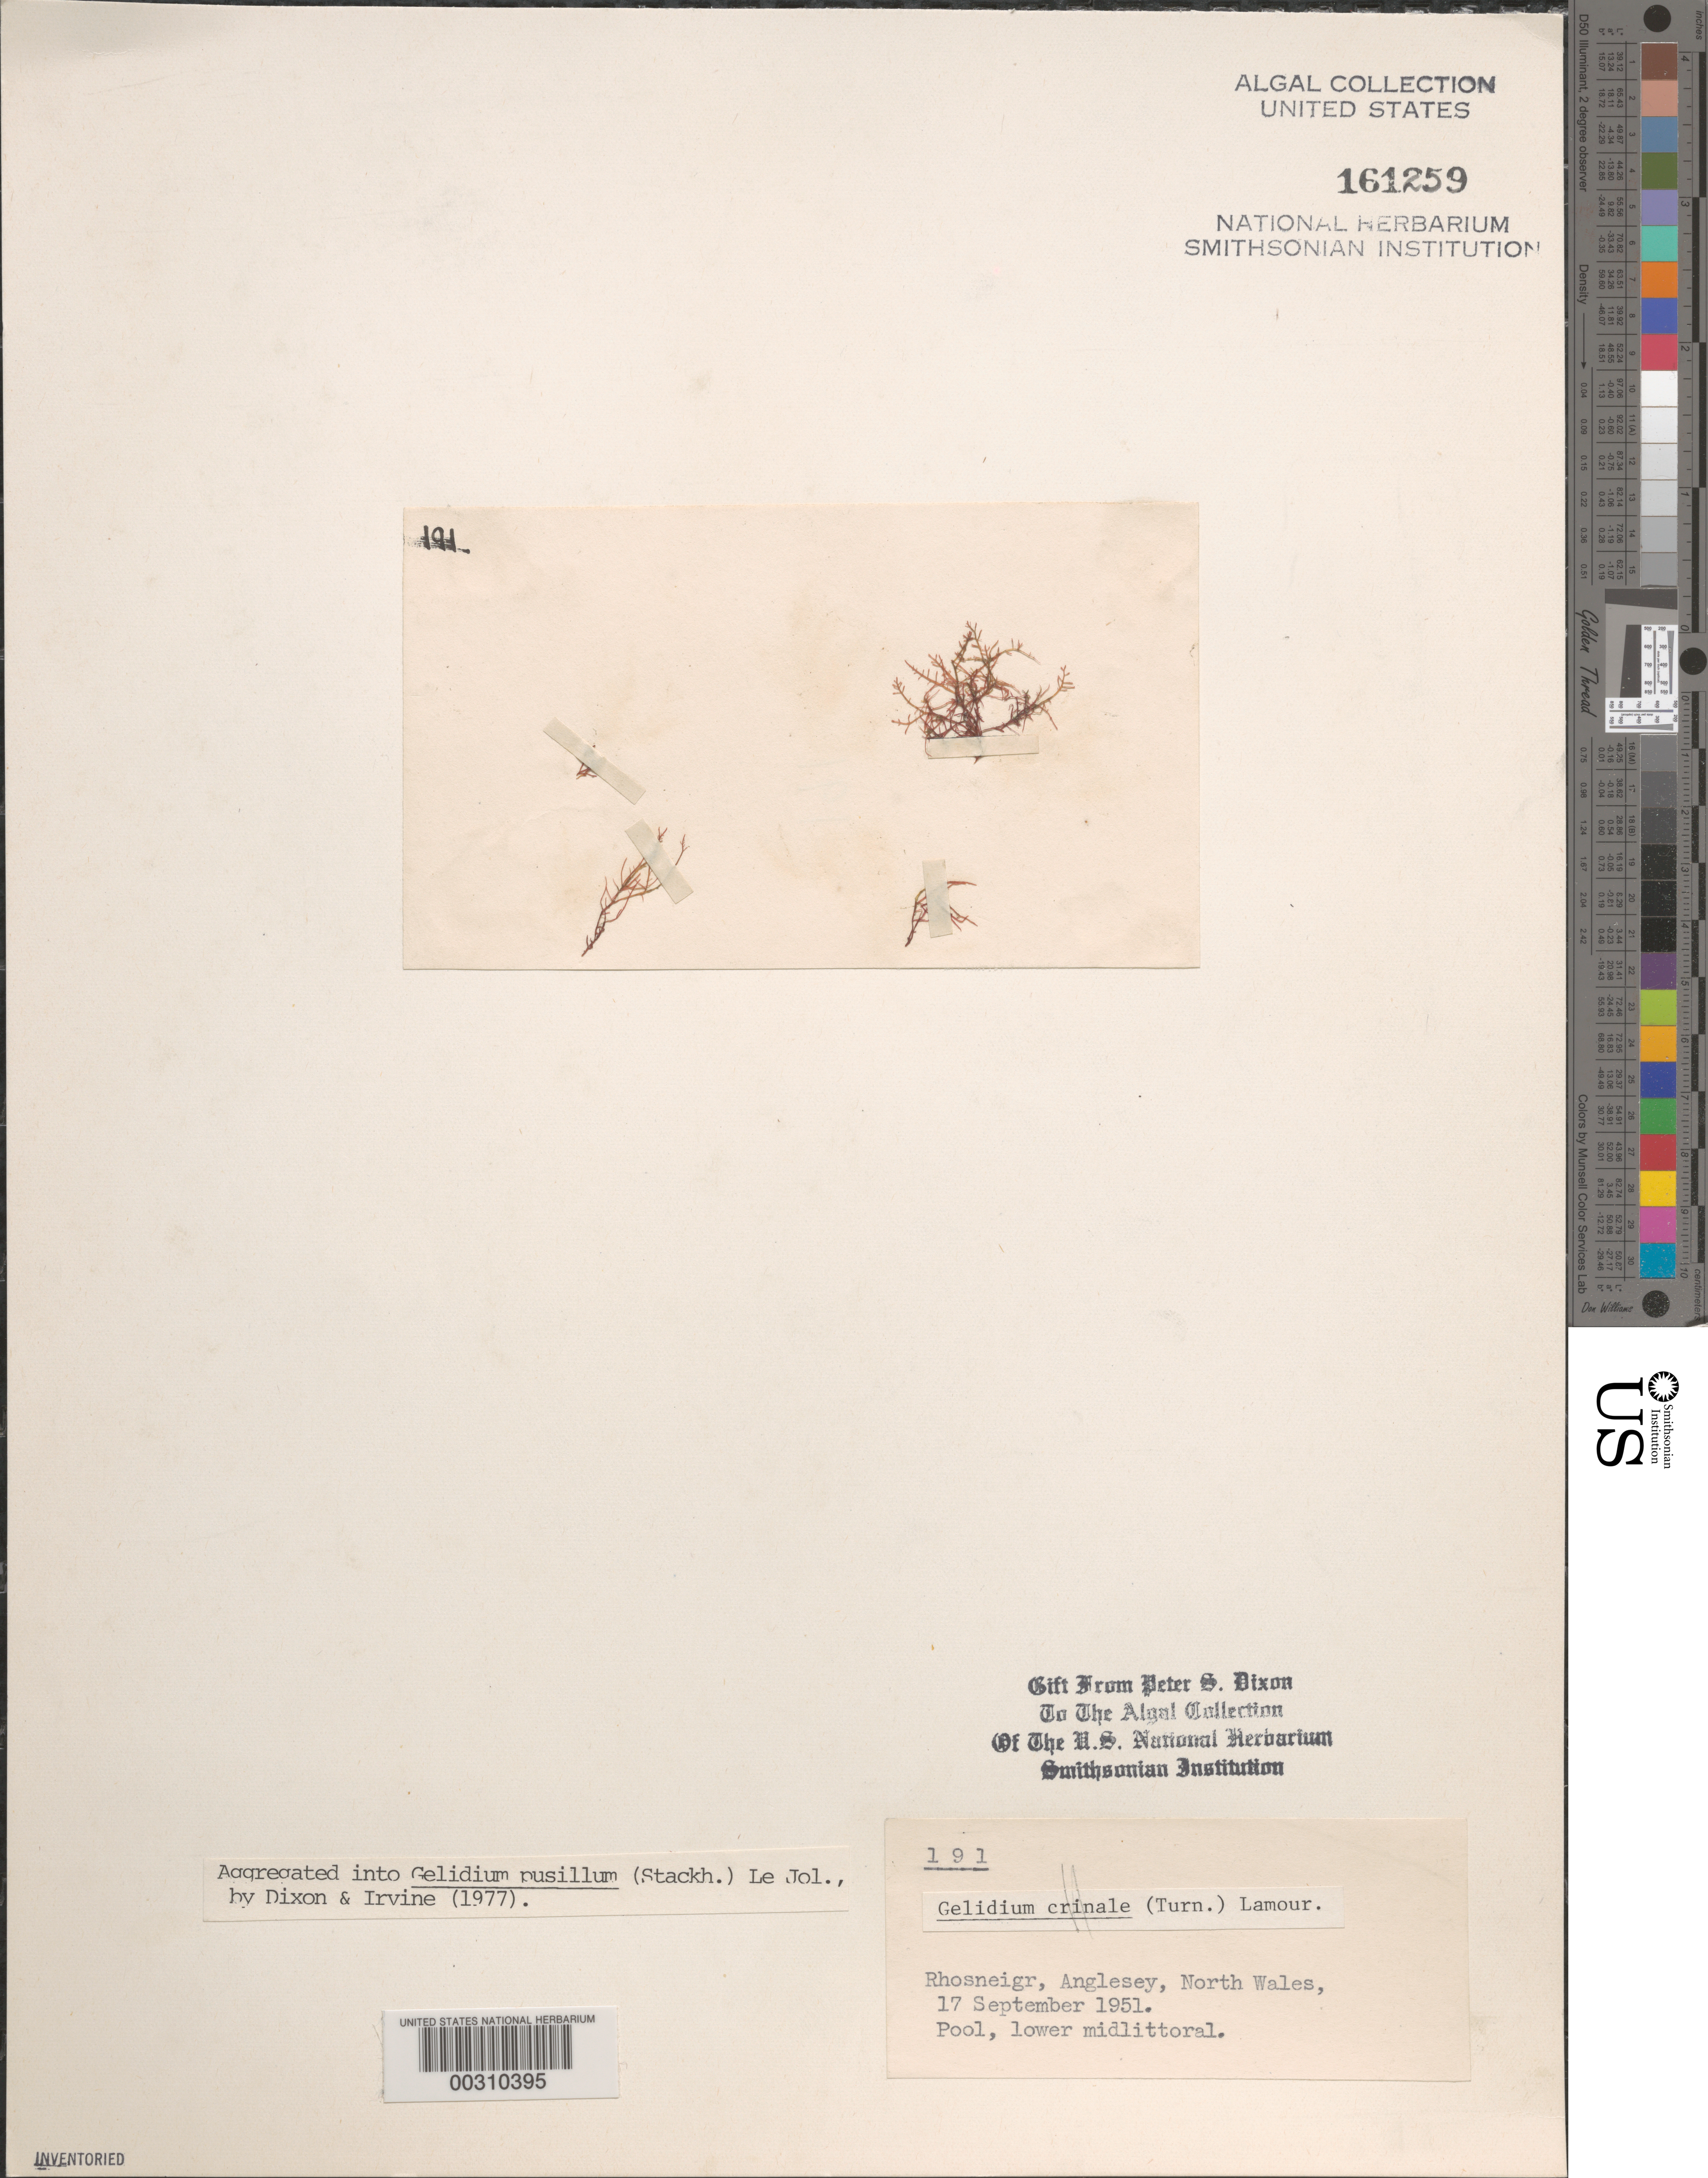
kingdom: Plantae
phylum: Rhodophyta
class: Florideophyceae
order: Gelidiales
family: Gelidiaceae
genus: Gelidium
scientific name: Gelidium pusillum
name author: (Stackh.) Le Jol.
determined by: Dixon, P. S.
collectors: P. S. Dixon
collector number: PSD 191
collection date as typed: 17 Sep 1951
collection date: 1951-09-17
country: United Kingdom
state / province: Wales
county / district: Gwynedd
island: Anglesey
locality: Rhosneigr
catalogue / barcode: US 161259